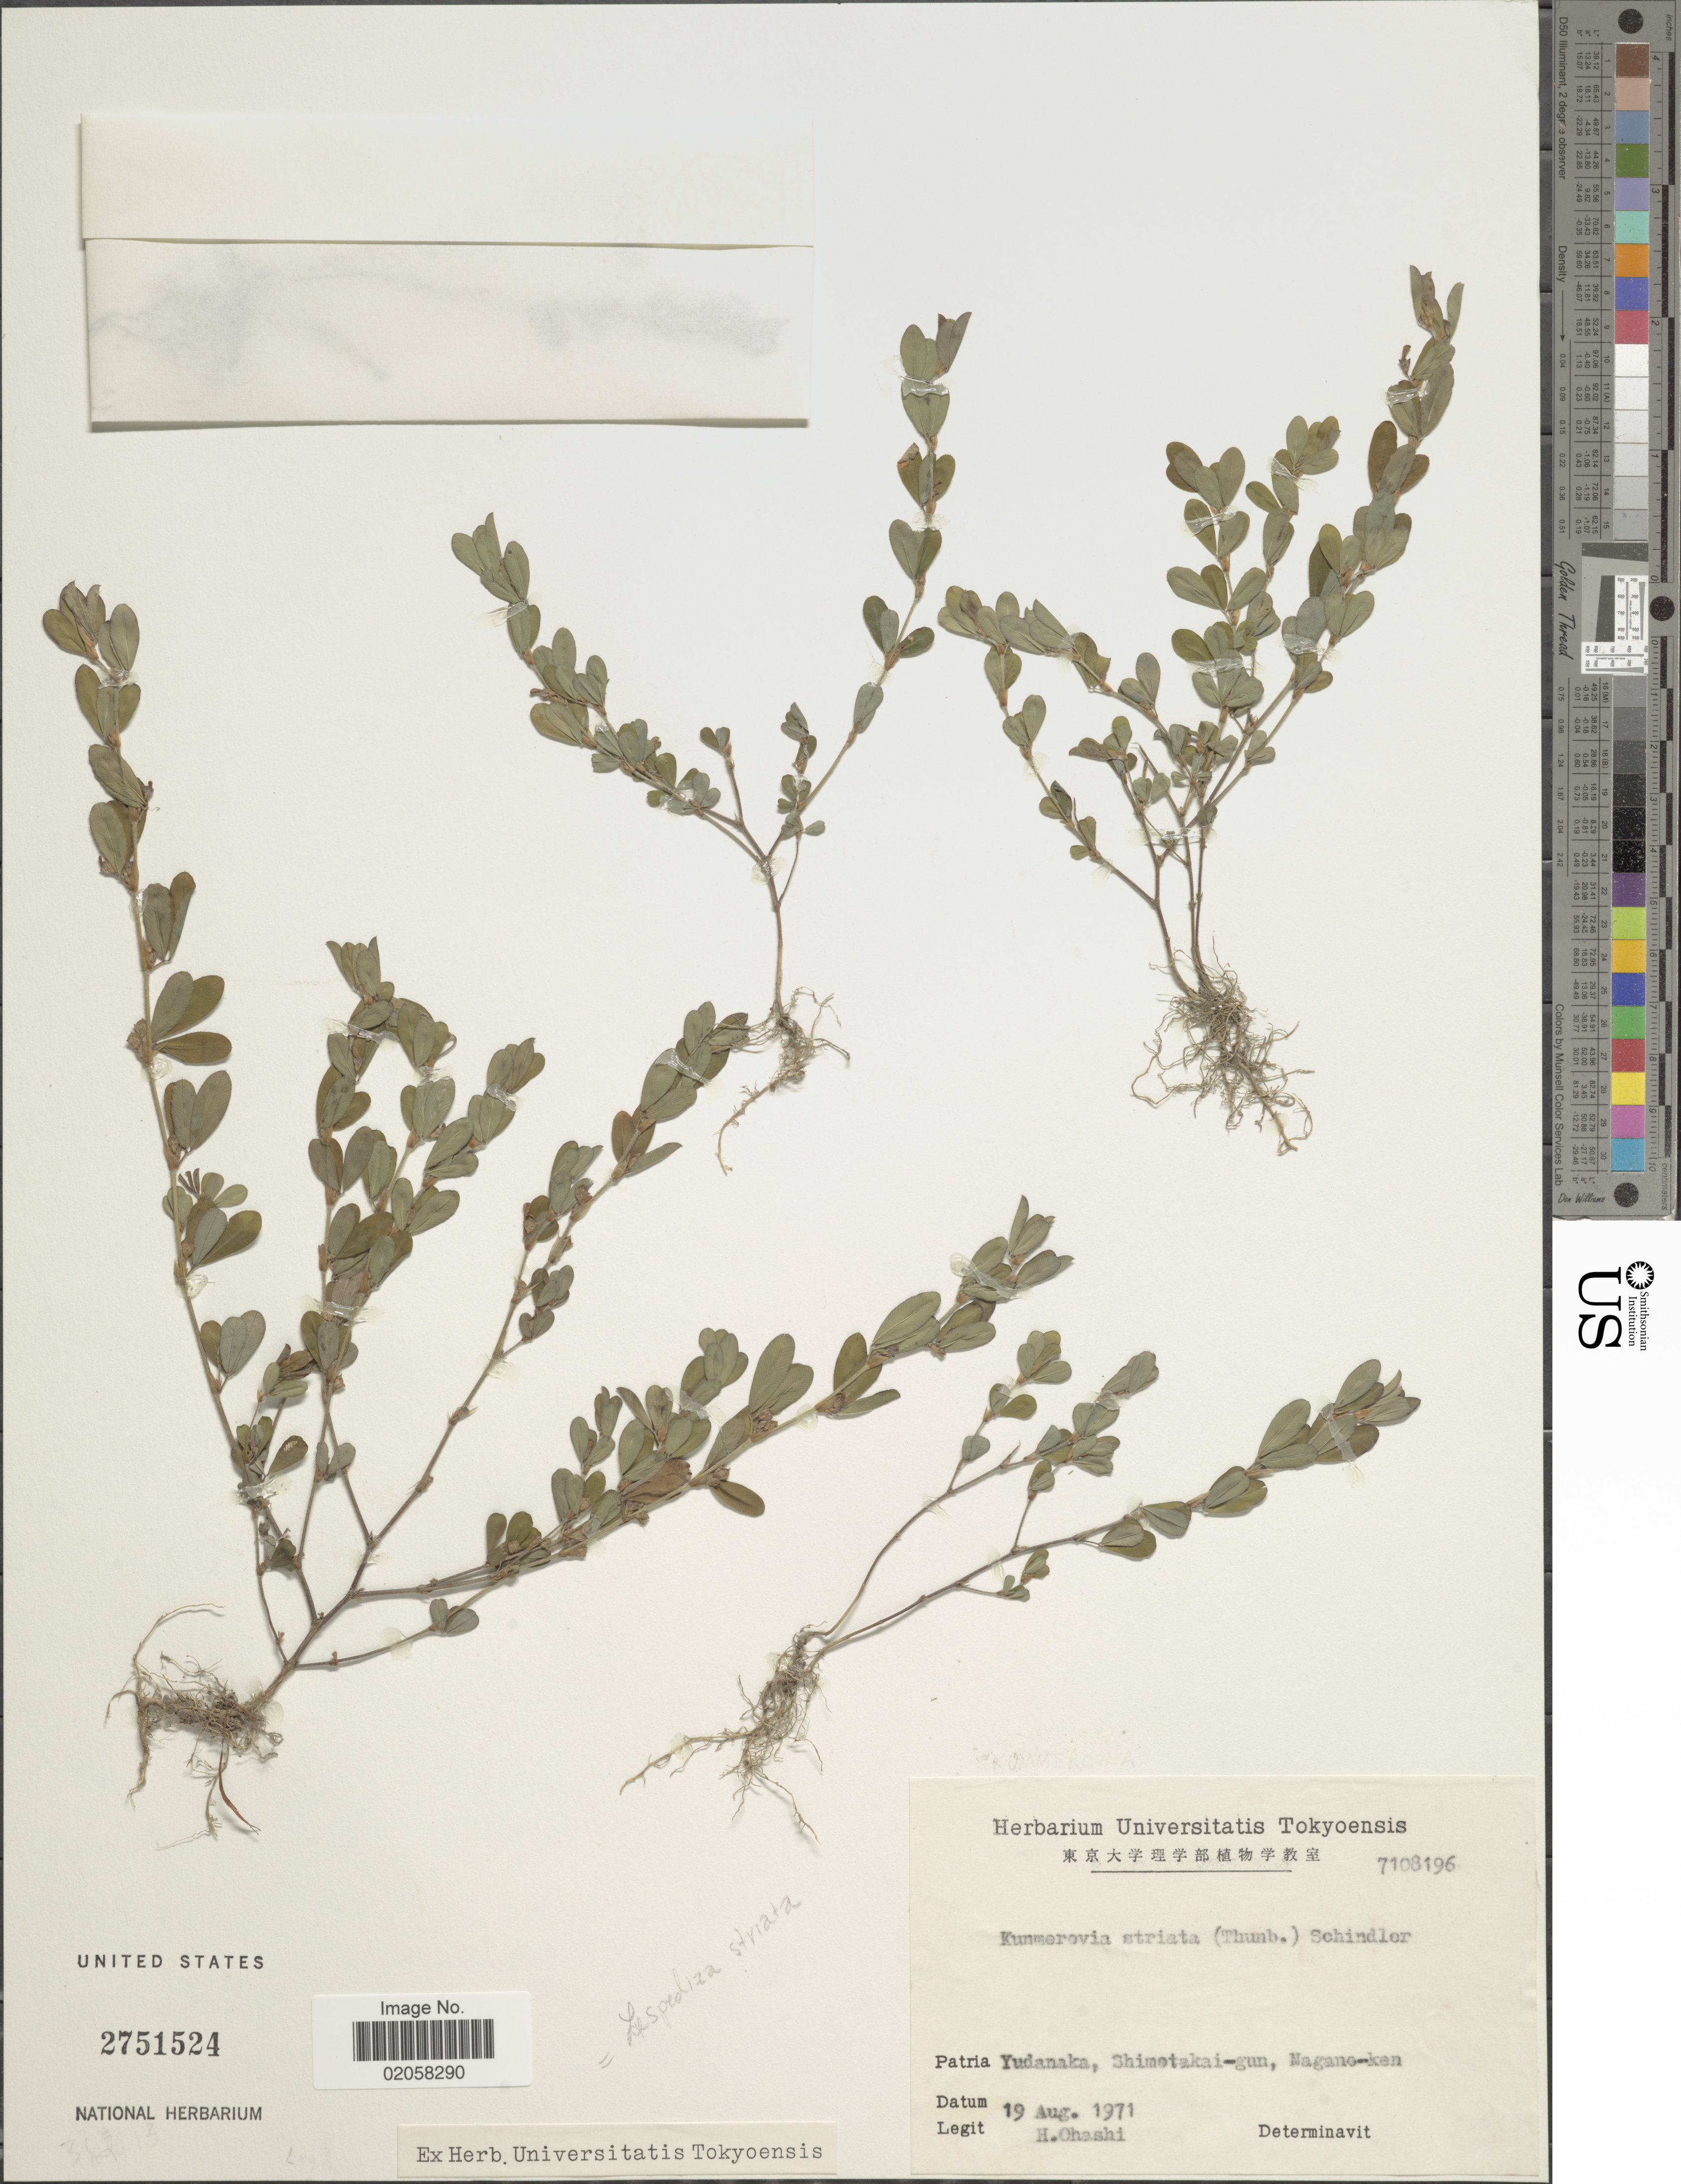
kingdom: Plantae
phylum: Tracheophyta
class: Magnoliopsida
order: Fabales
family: Fabaceae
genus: Kummerowia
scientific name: Kummerowia striata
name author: (Thunb.) Schindl.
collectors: H. Ohashi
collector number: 7108196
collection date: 1971-08-19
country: Japan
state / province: Nagano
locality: Patria Yudanaka, Shimotakai-gun, Nagano-ken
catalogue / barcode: US 2751524